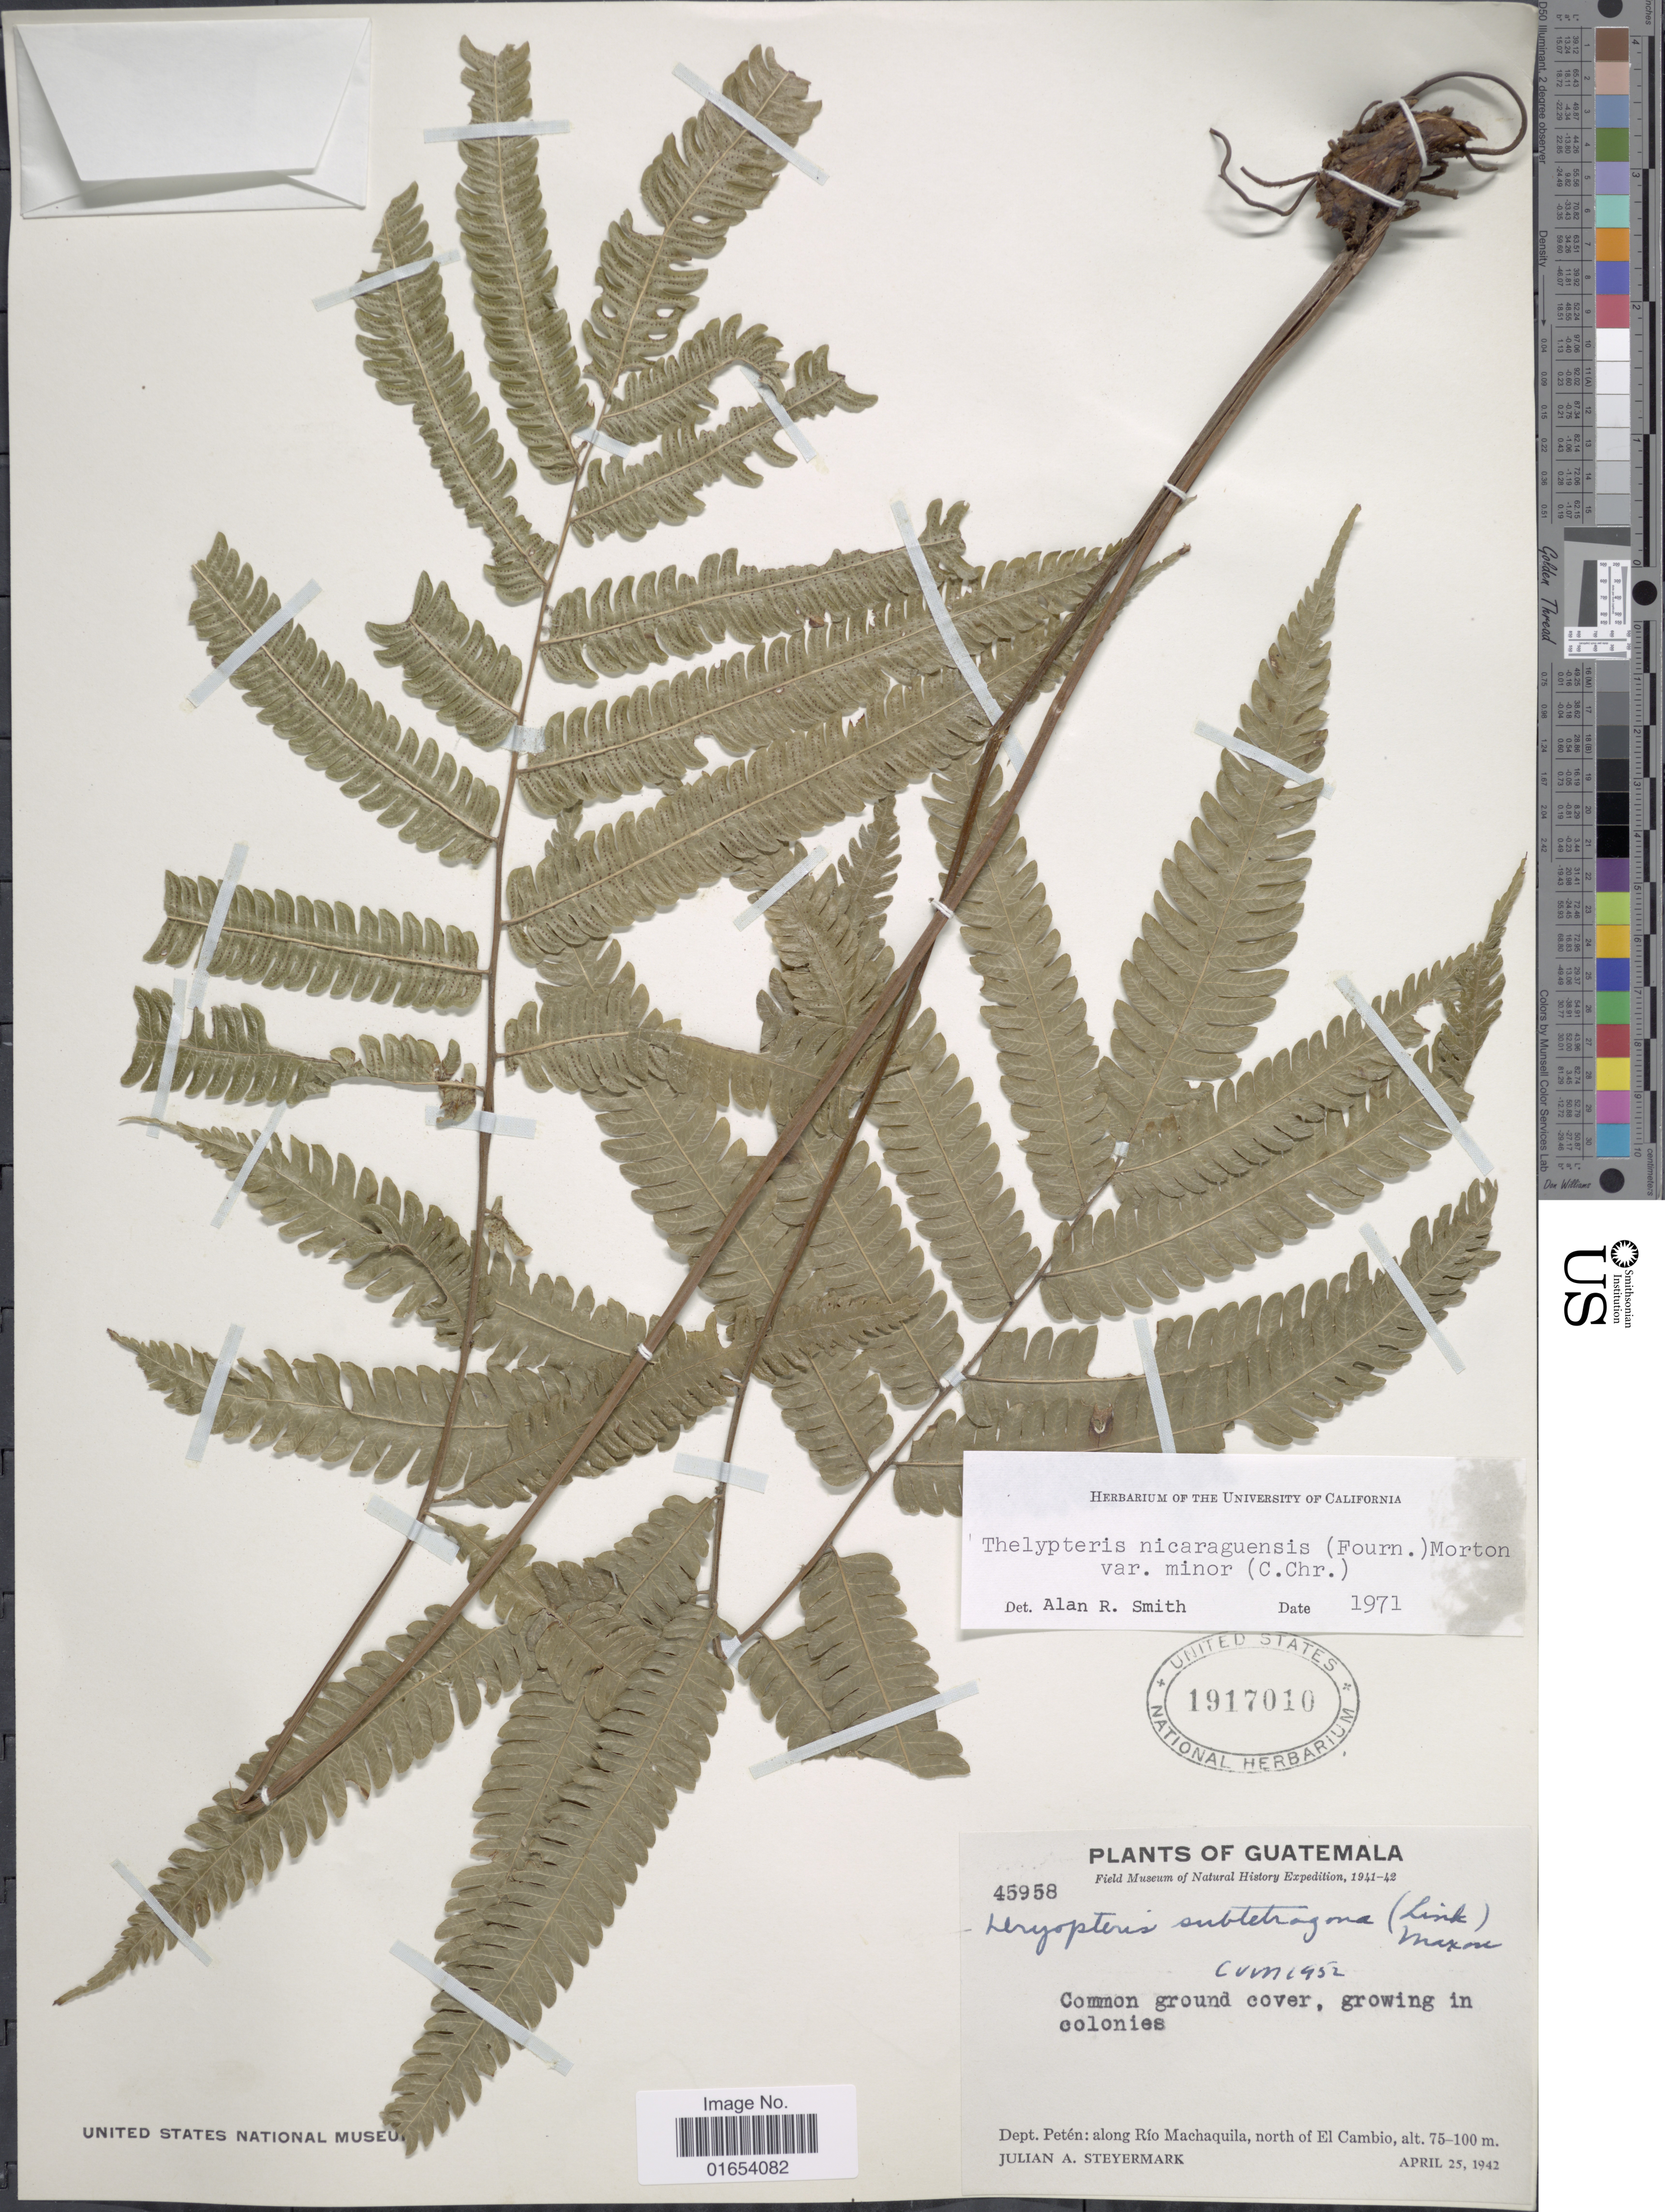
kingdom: Plantae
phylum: Tracheophyta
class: Polypodiopsida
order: Polypodiales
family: Thelypteridaceae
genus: Goniopteris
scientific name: Goniopteris minor (C. Chr.) comb. nov., ined 2015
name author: (C. Chr.)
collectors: J. Steyermark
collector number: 45958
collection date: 1942-04-25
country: Guatemala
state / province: El Petén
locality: Guatemala, Dept. Peten: along Rio Machaquila, north of El Cambio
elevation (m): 75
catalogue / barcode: US 1917010